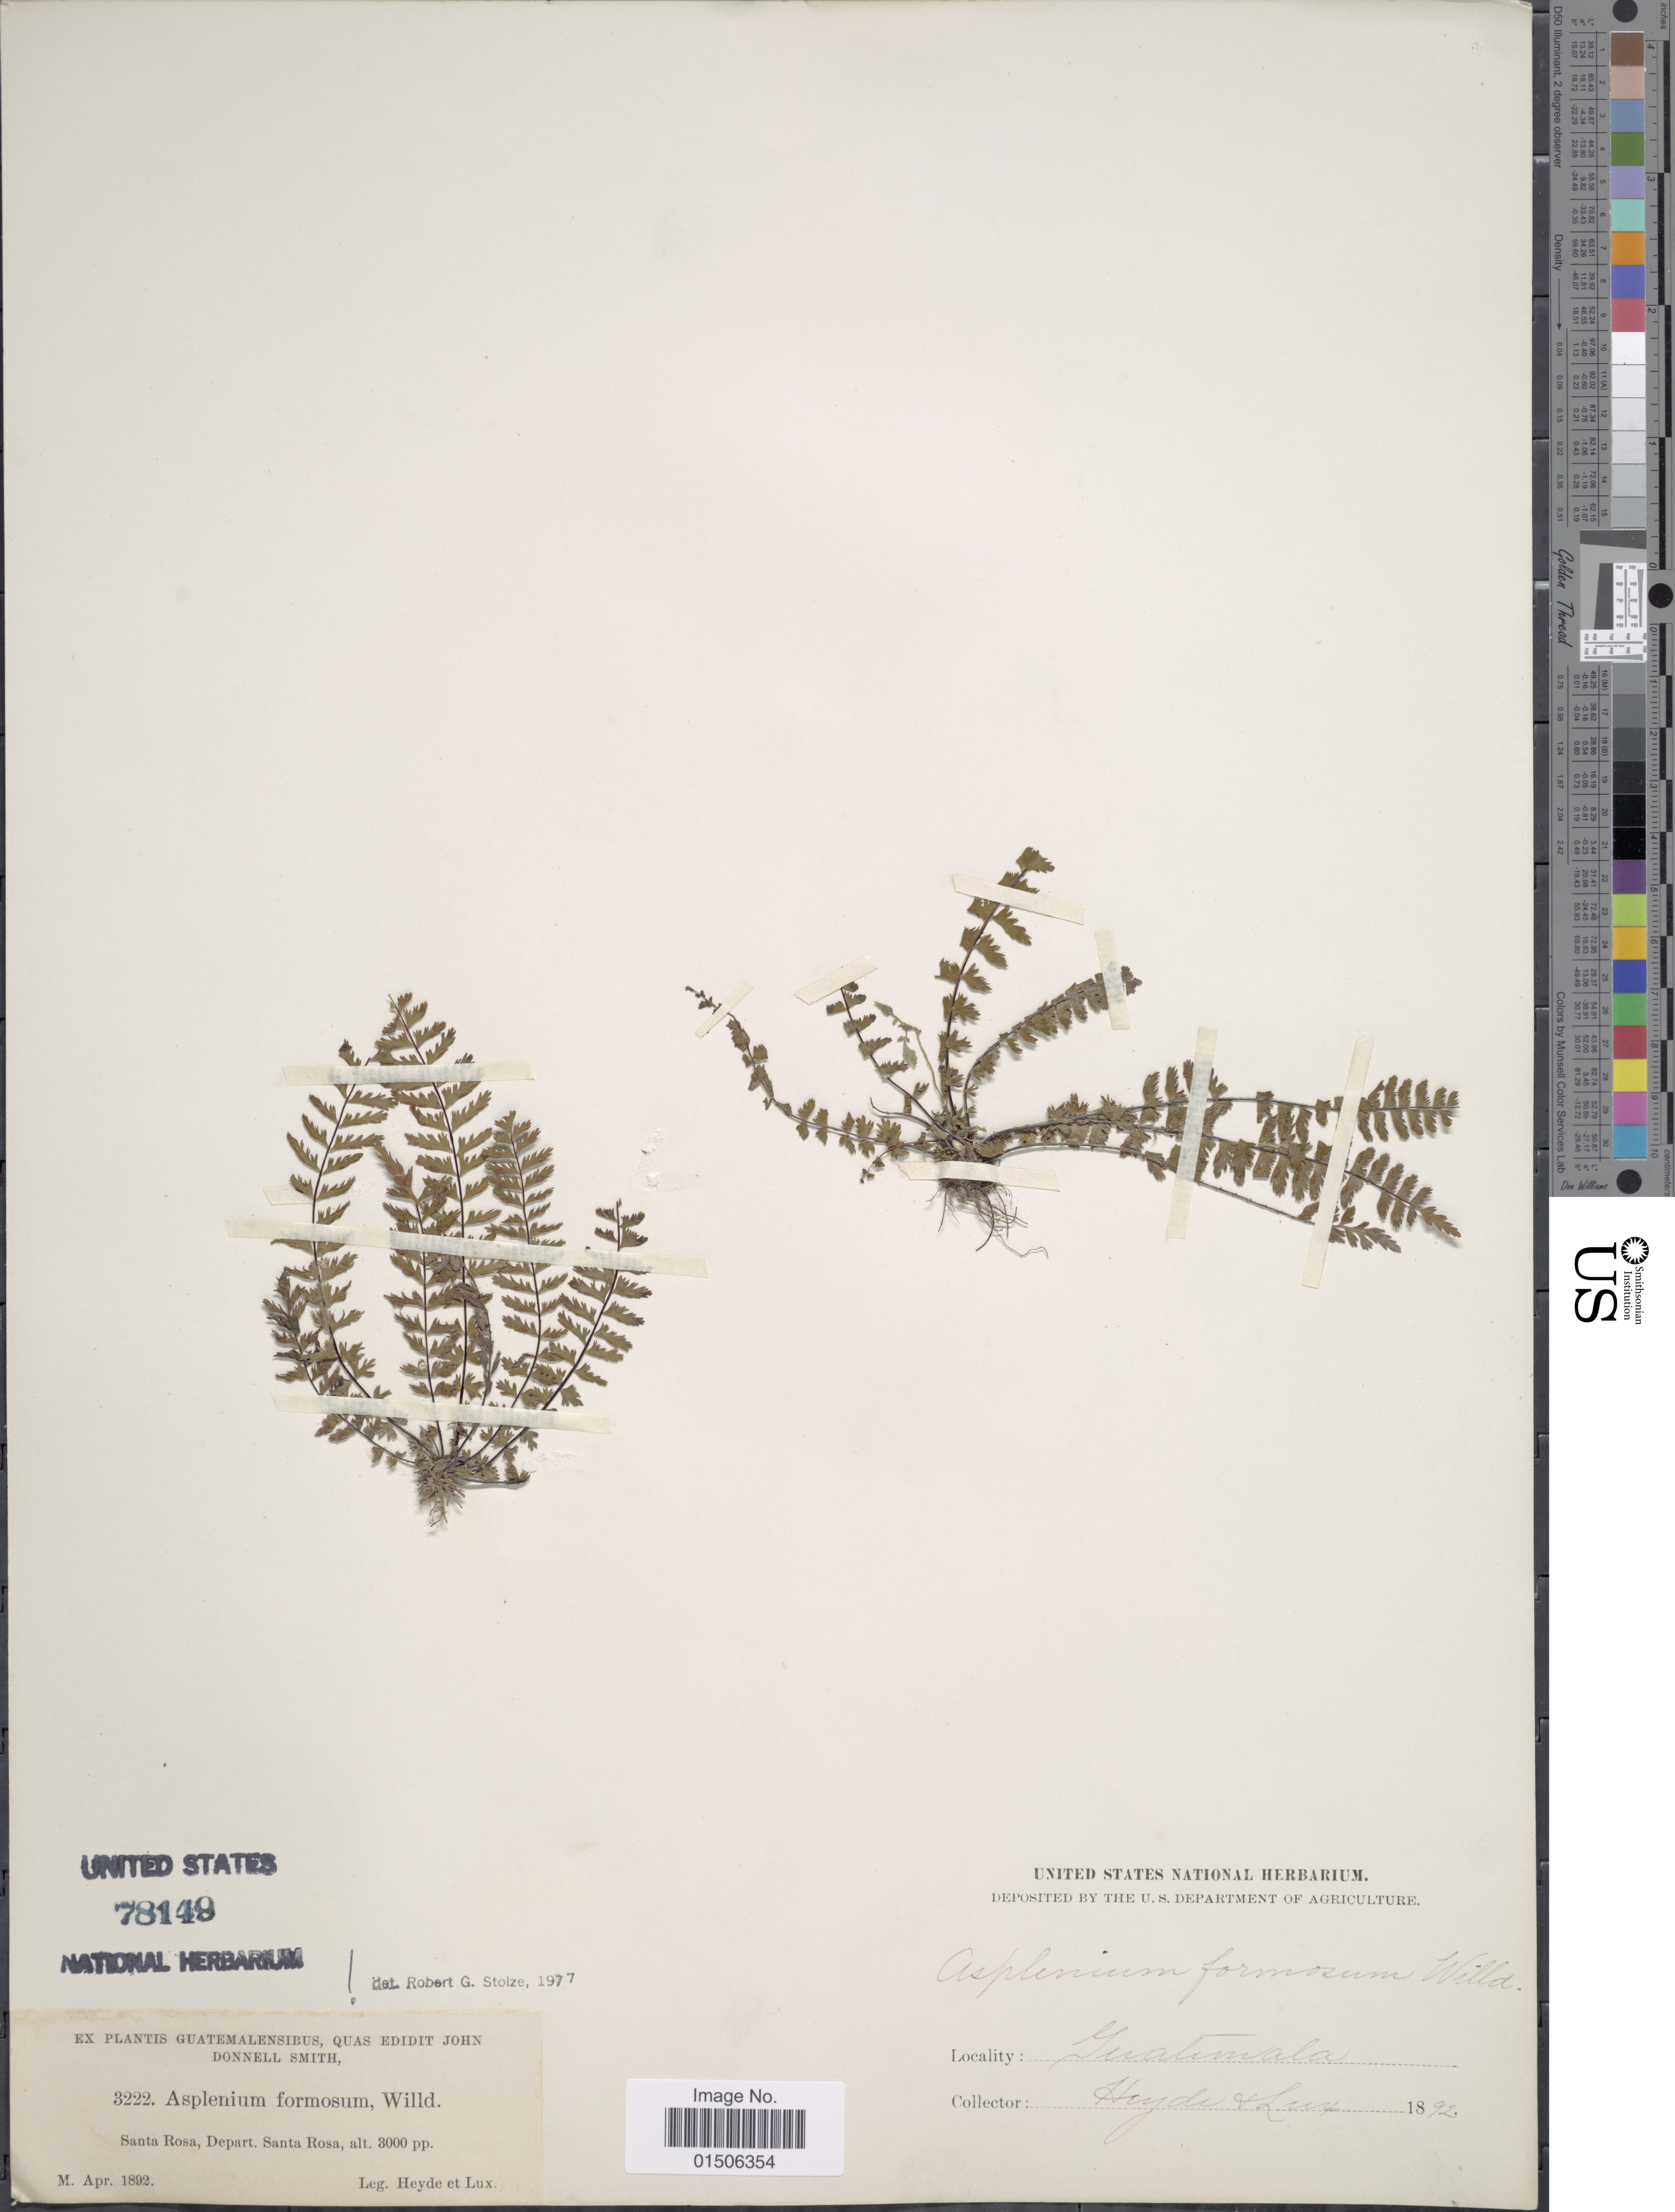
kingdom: Plantae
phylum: Tracheophyta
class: Polypodiopsida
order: Polypodiales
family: Aspleniaceae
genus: Asplenium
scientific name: Asplenium formosum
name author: Willd.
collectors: Heyde & Lux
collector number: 3222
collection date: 1892-04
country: Guatemala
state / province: Santa Rosa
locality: Santa Rosa, Depart. Santa Rosa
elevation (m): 914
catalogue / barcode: US 78149